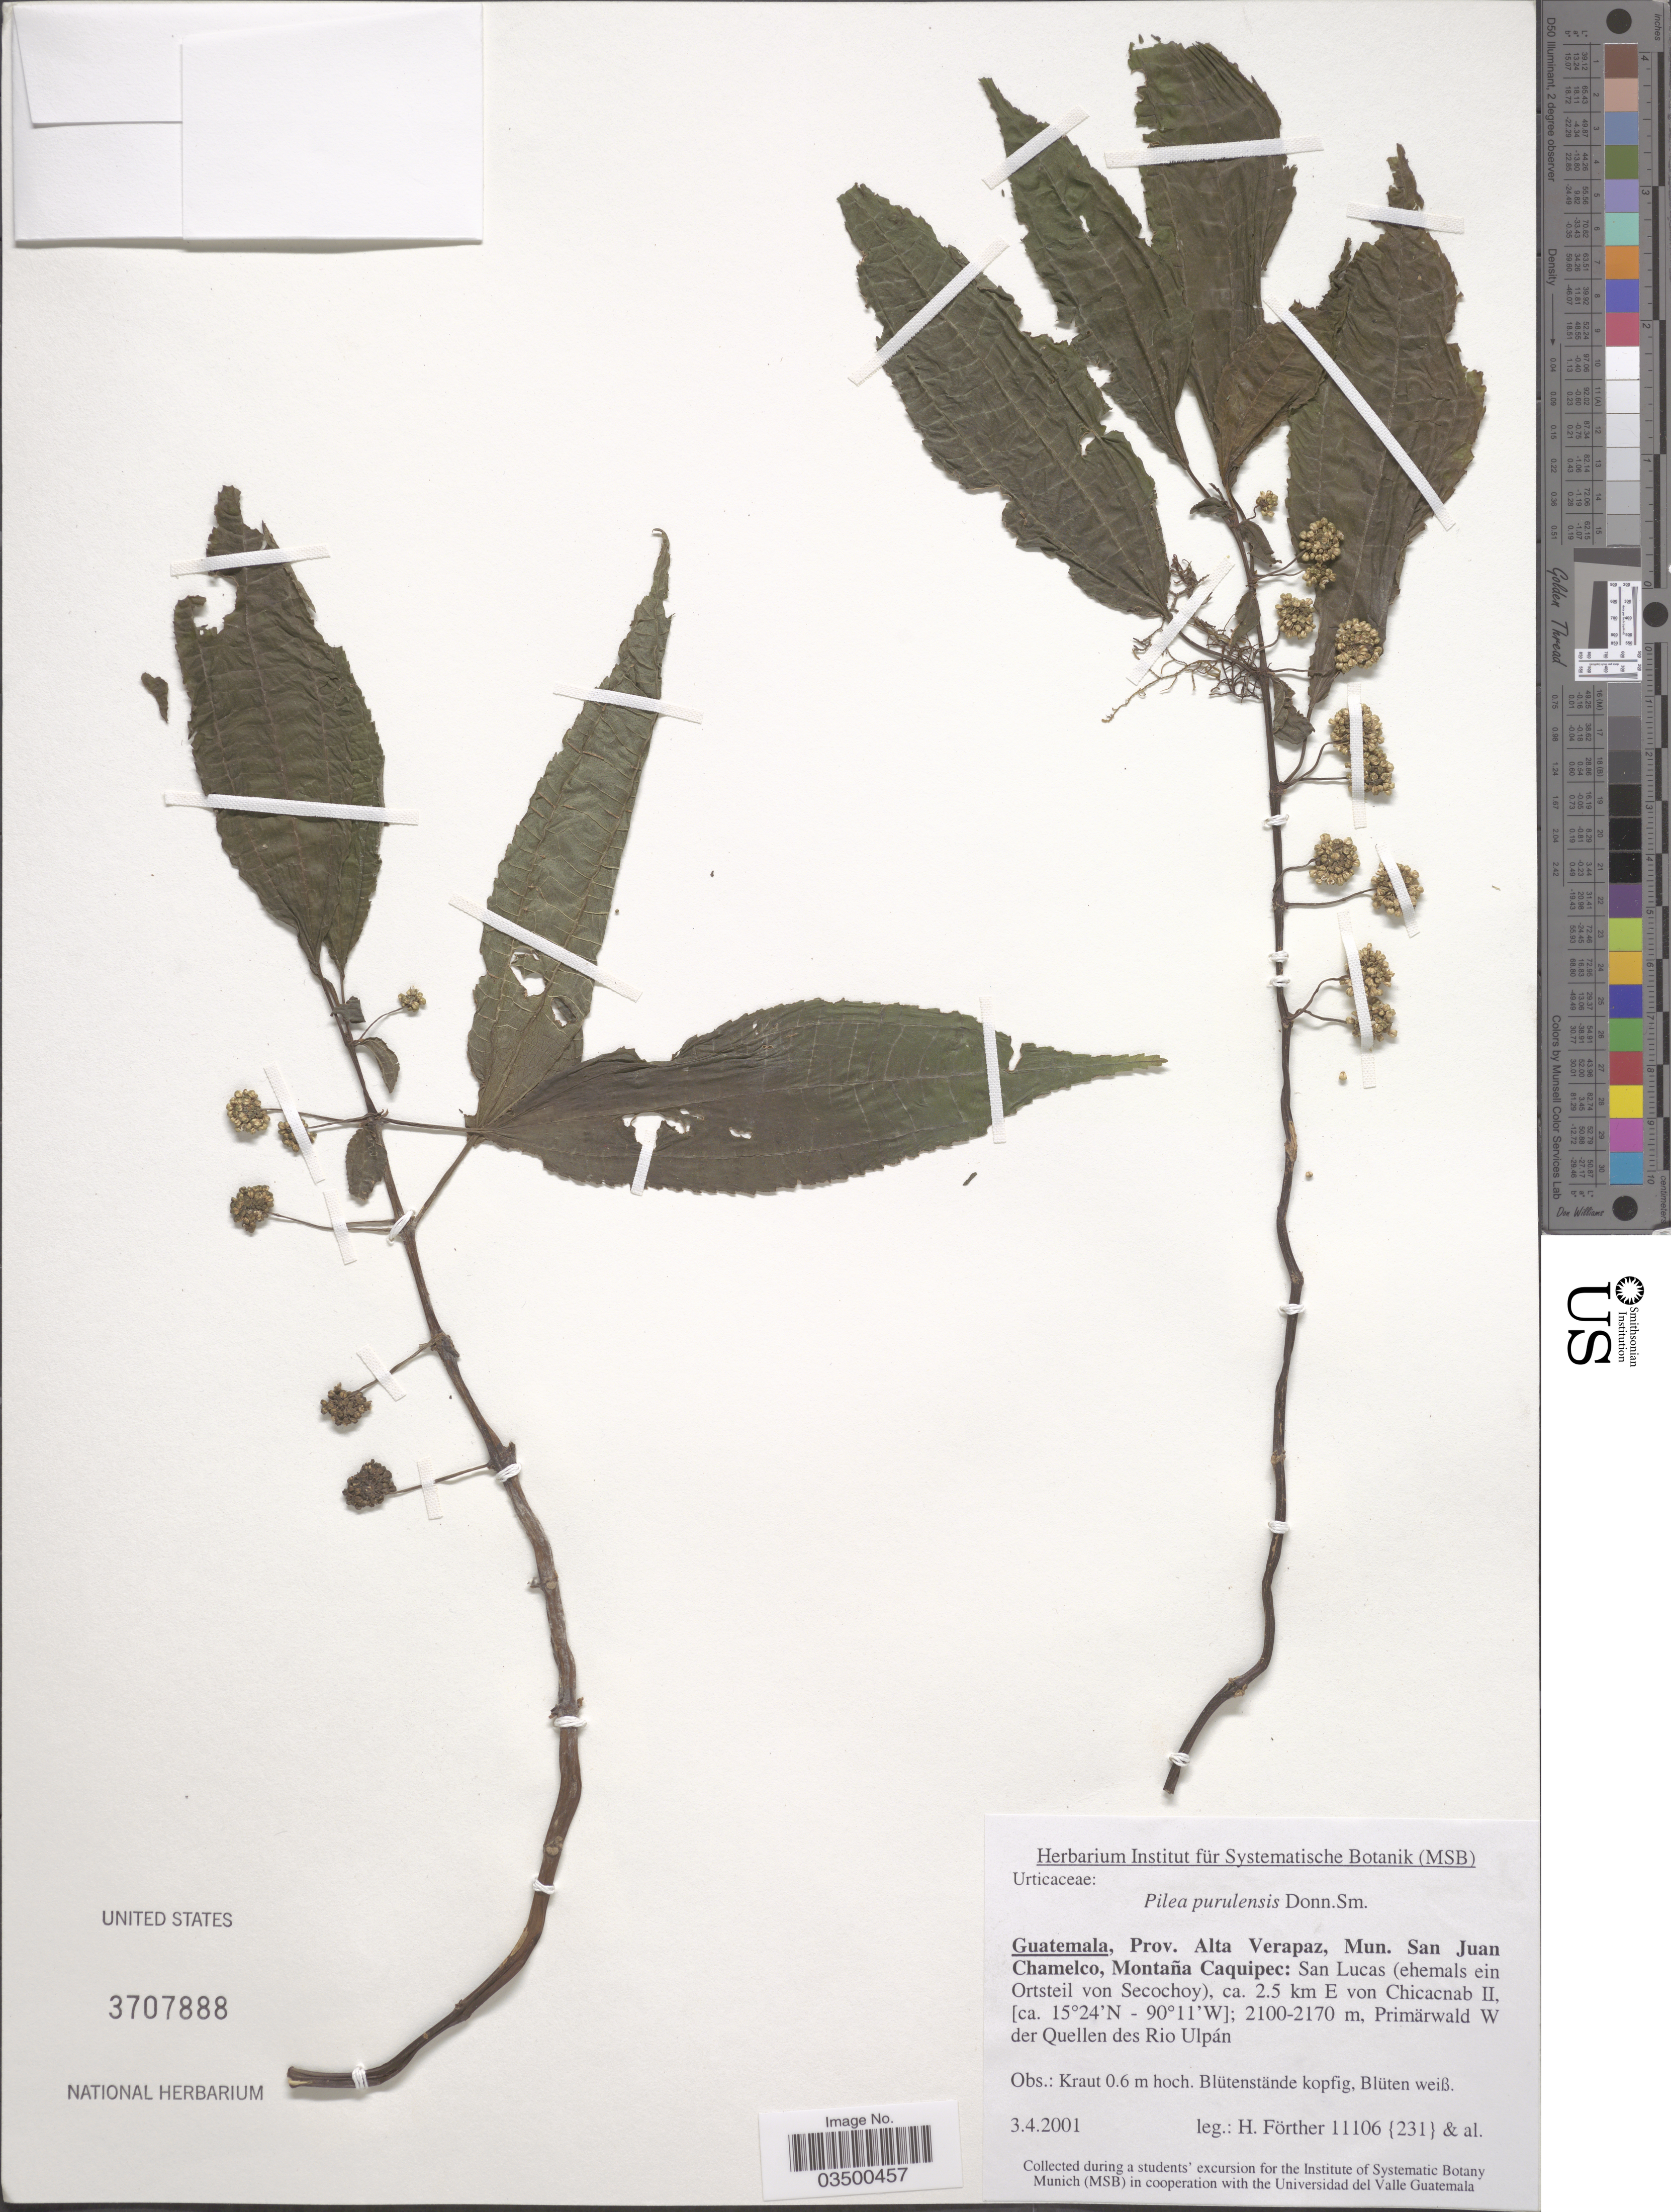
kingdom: Plantae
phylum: Tracheophyta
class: Magnoliopsida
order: Rosales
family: Urticaceae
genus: Pilea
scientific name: Pilea purulensis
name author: Donn. Sm.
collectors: H. Förther & et al.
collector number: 11106{231}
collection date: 2001-04-03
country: Guatemala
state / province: Alta Verapaz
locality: Mun. San Juan Chamelco, Montaña Caquipec: San Lucas (ehemals ein Ortsteil von Secochoy), ca. 2.5 km E von Chicacnab II, Primärwald W der Quellen des Rio Ulpán.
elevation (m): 2100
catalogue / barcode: US 3707888